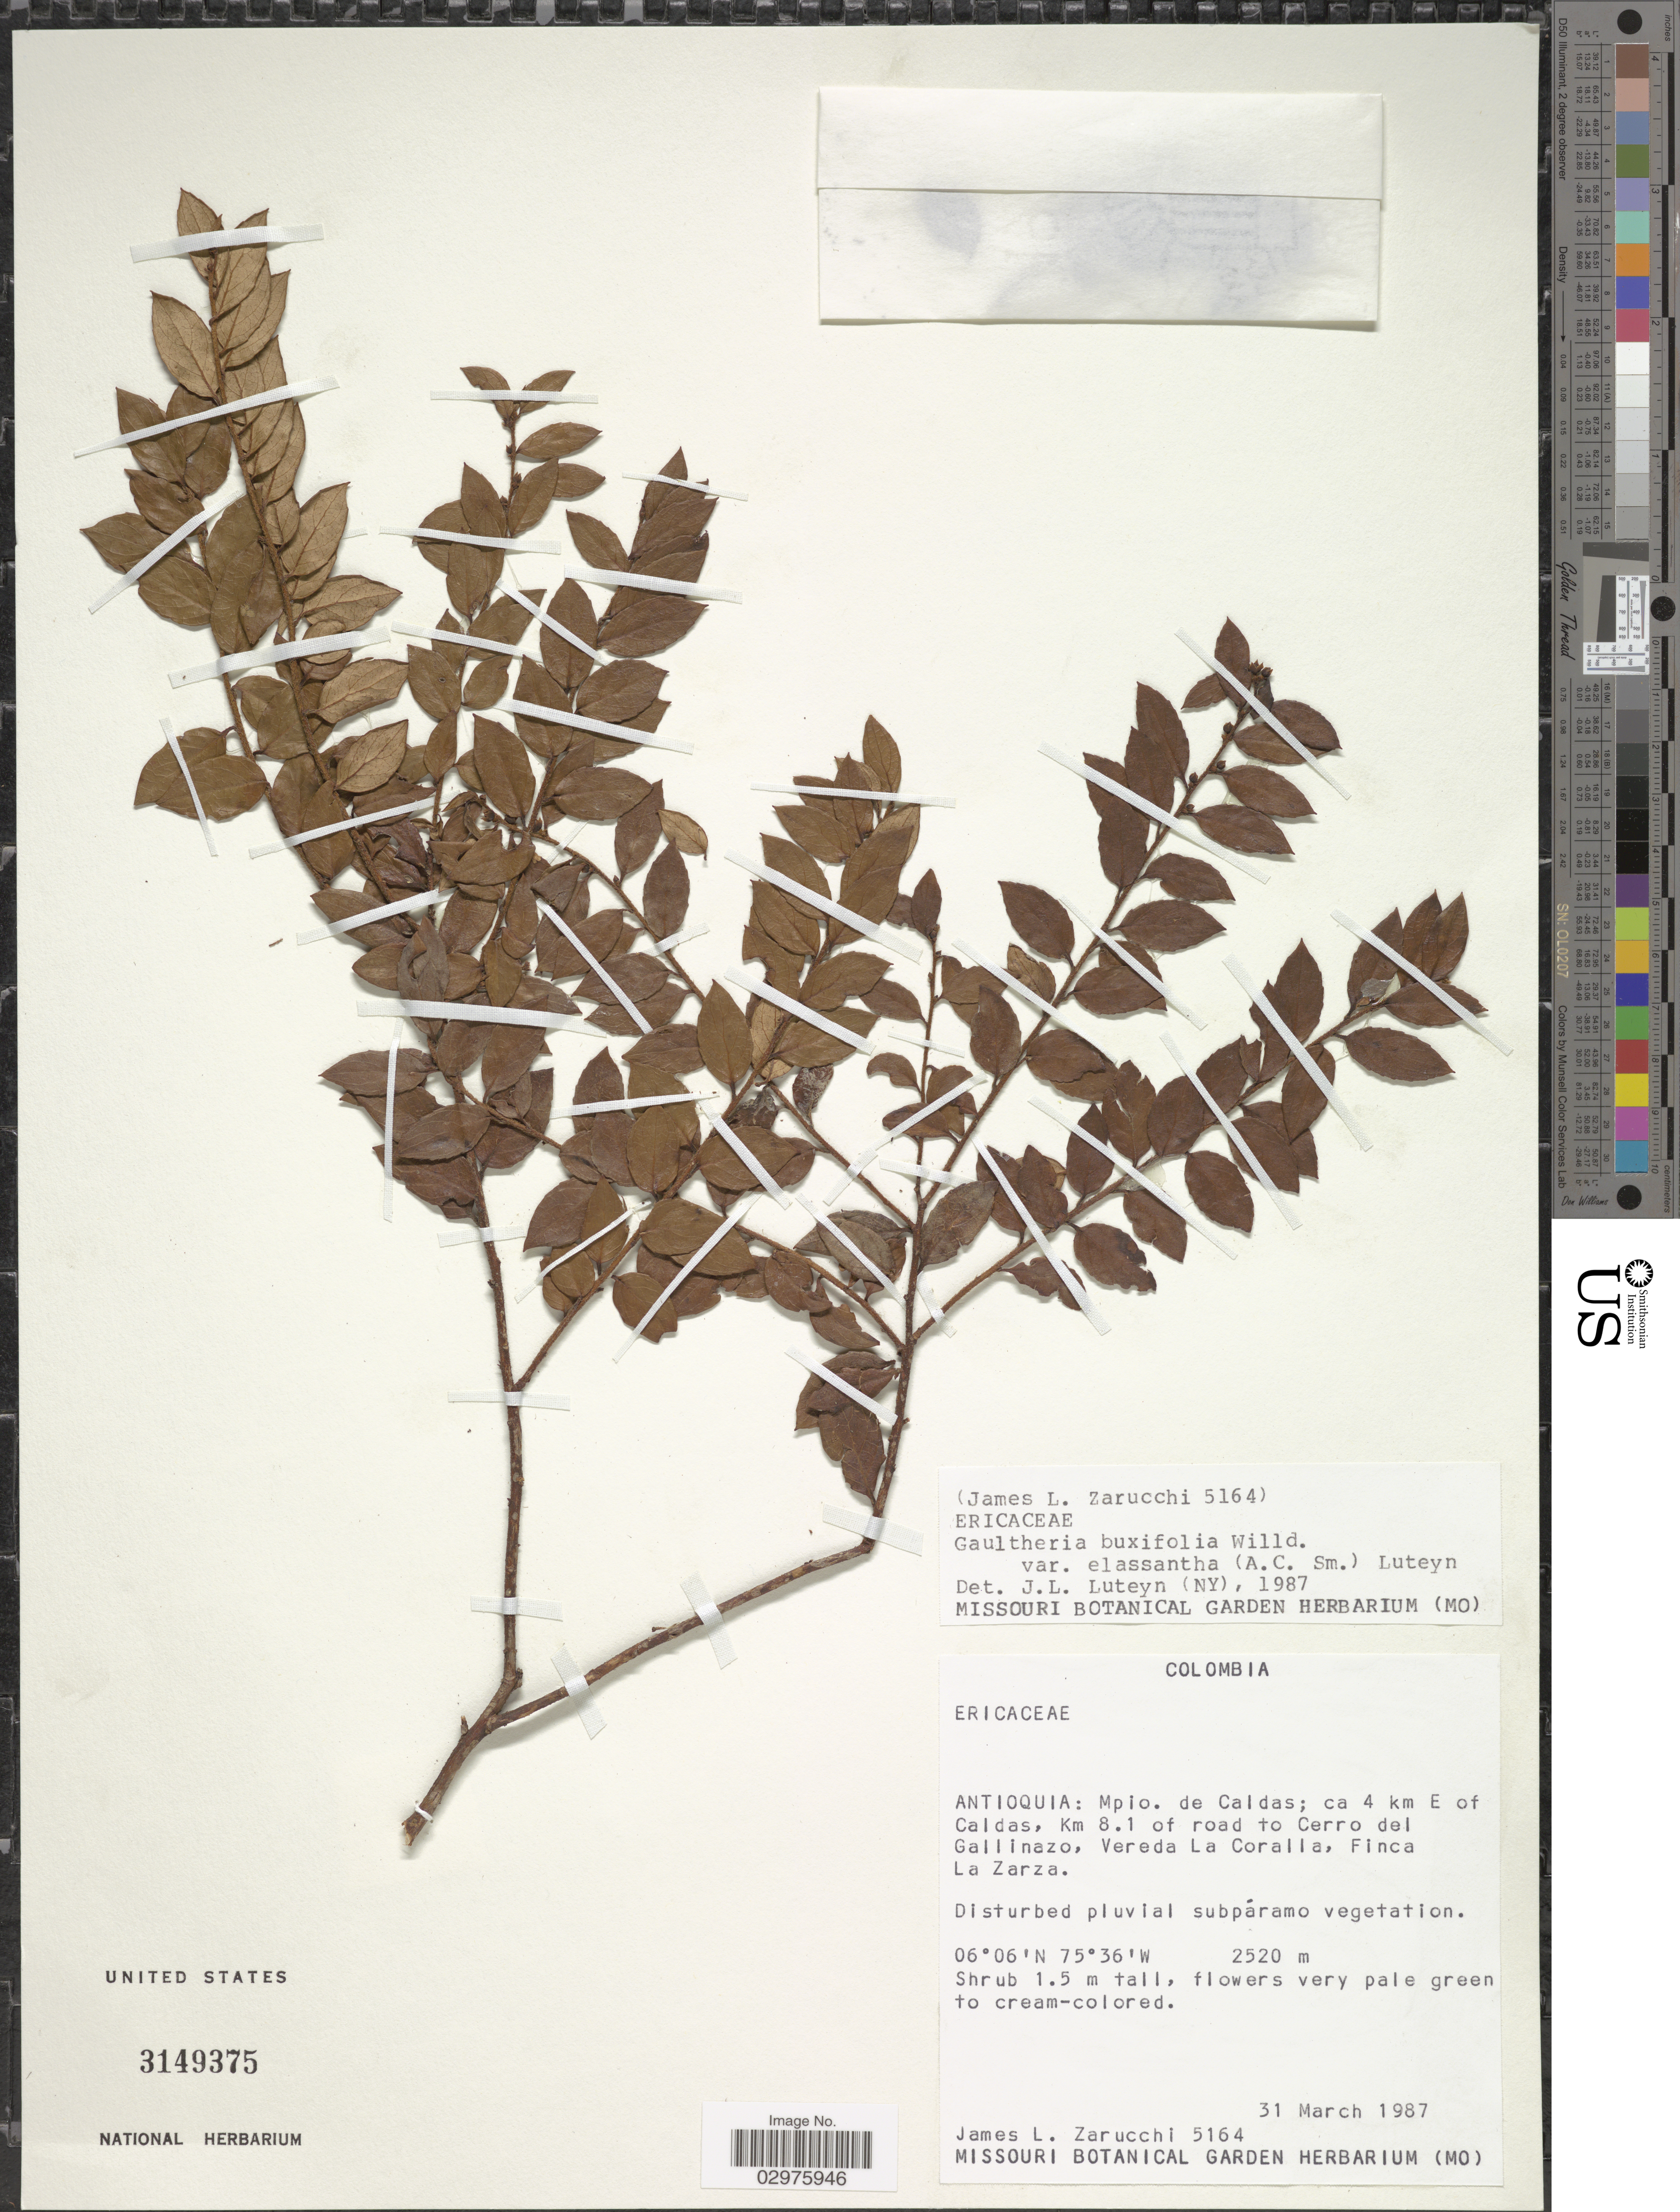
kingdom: Plantae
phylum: Tracheophyta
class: Magnoliopsida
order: Ericales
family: Ericaceae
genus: Gaultheria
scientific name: Gaultheria buxifolia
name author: Willd.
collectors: J. L. Zarucchi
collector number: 5164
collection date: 1987-03-31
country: Colombia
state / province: Antioquia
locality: Antioquia: Mpio. de Caldas; ca 4 km E of Caldas, Km 8.1 of road to Cerro del Gallinazo, Vereda La Coralla, Finca La Zarza.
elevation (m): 2520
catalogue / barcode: US 3149375